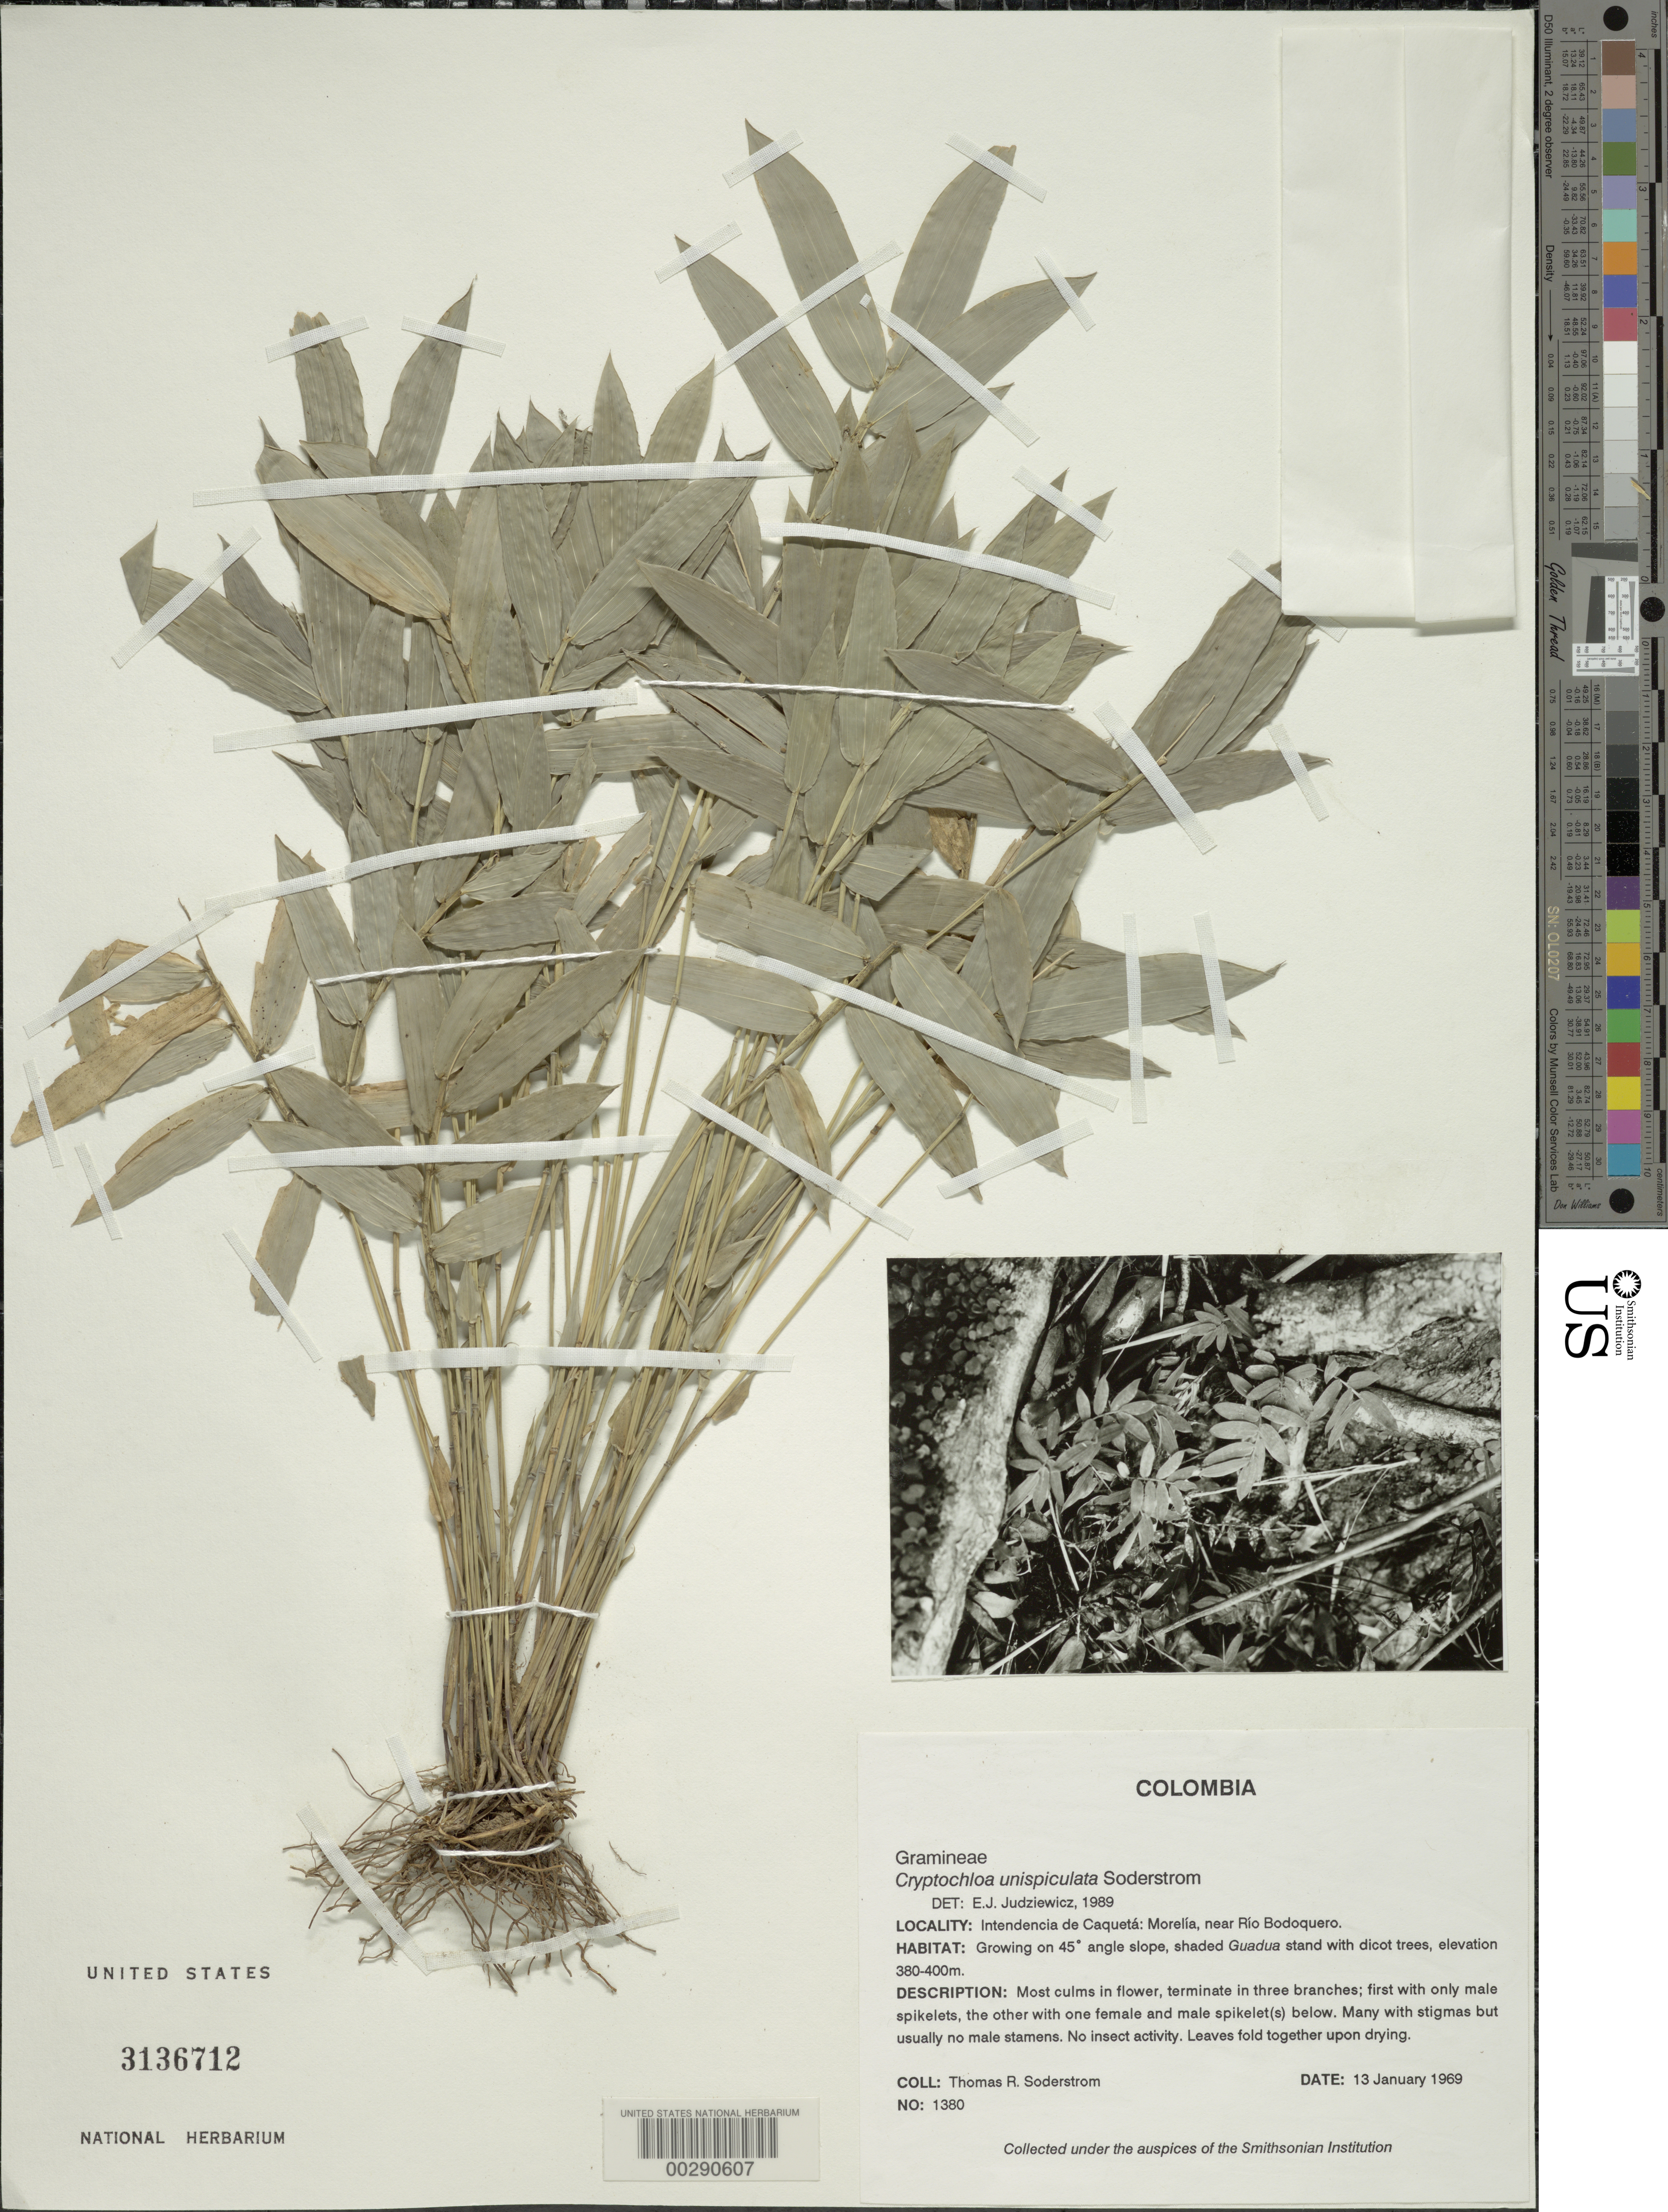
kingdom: Plantae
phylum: Tracheophyta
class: Liliopsida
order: Poales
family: Poaceae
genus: Cryptochloa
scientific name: Cryptochloa unispiculata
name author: Soderstr.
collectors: T. R. Soderstrom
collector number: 1380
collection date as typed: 13 Jan 1969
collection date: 1969-01-13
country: Colombia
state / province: Caquetá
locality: Morelia, near Rio bodoquero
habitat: On slope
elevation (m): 380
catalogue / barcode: US 3136712